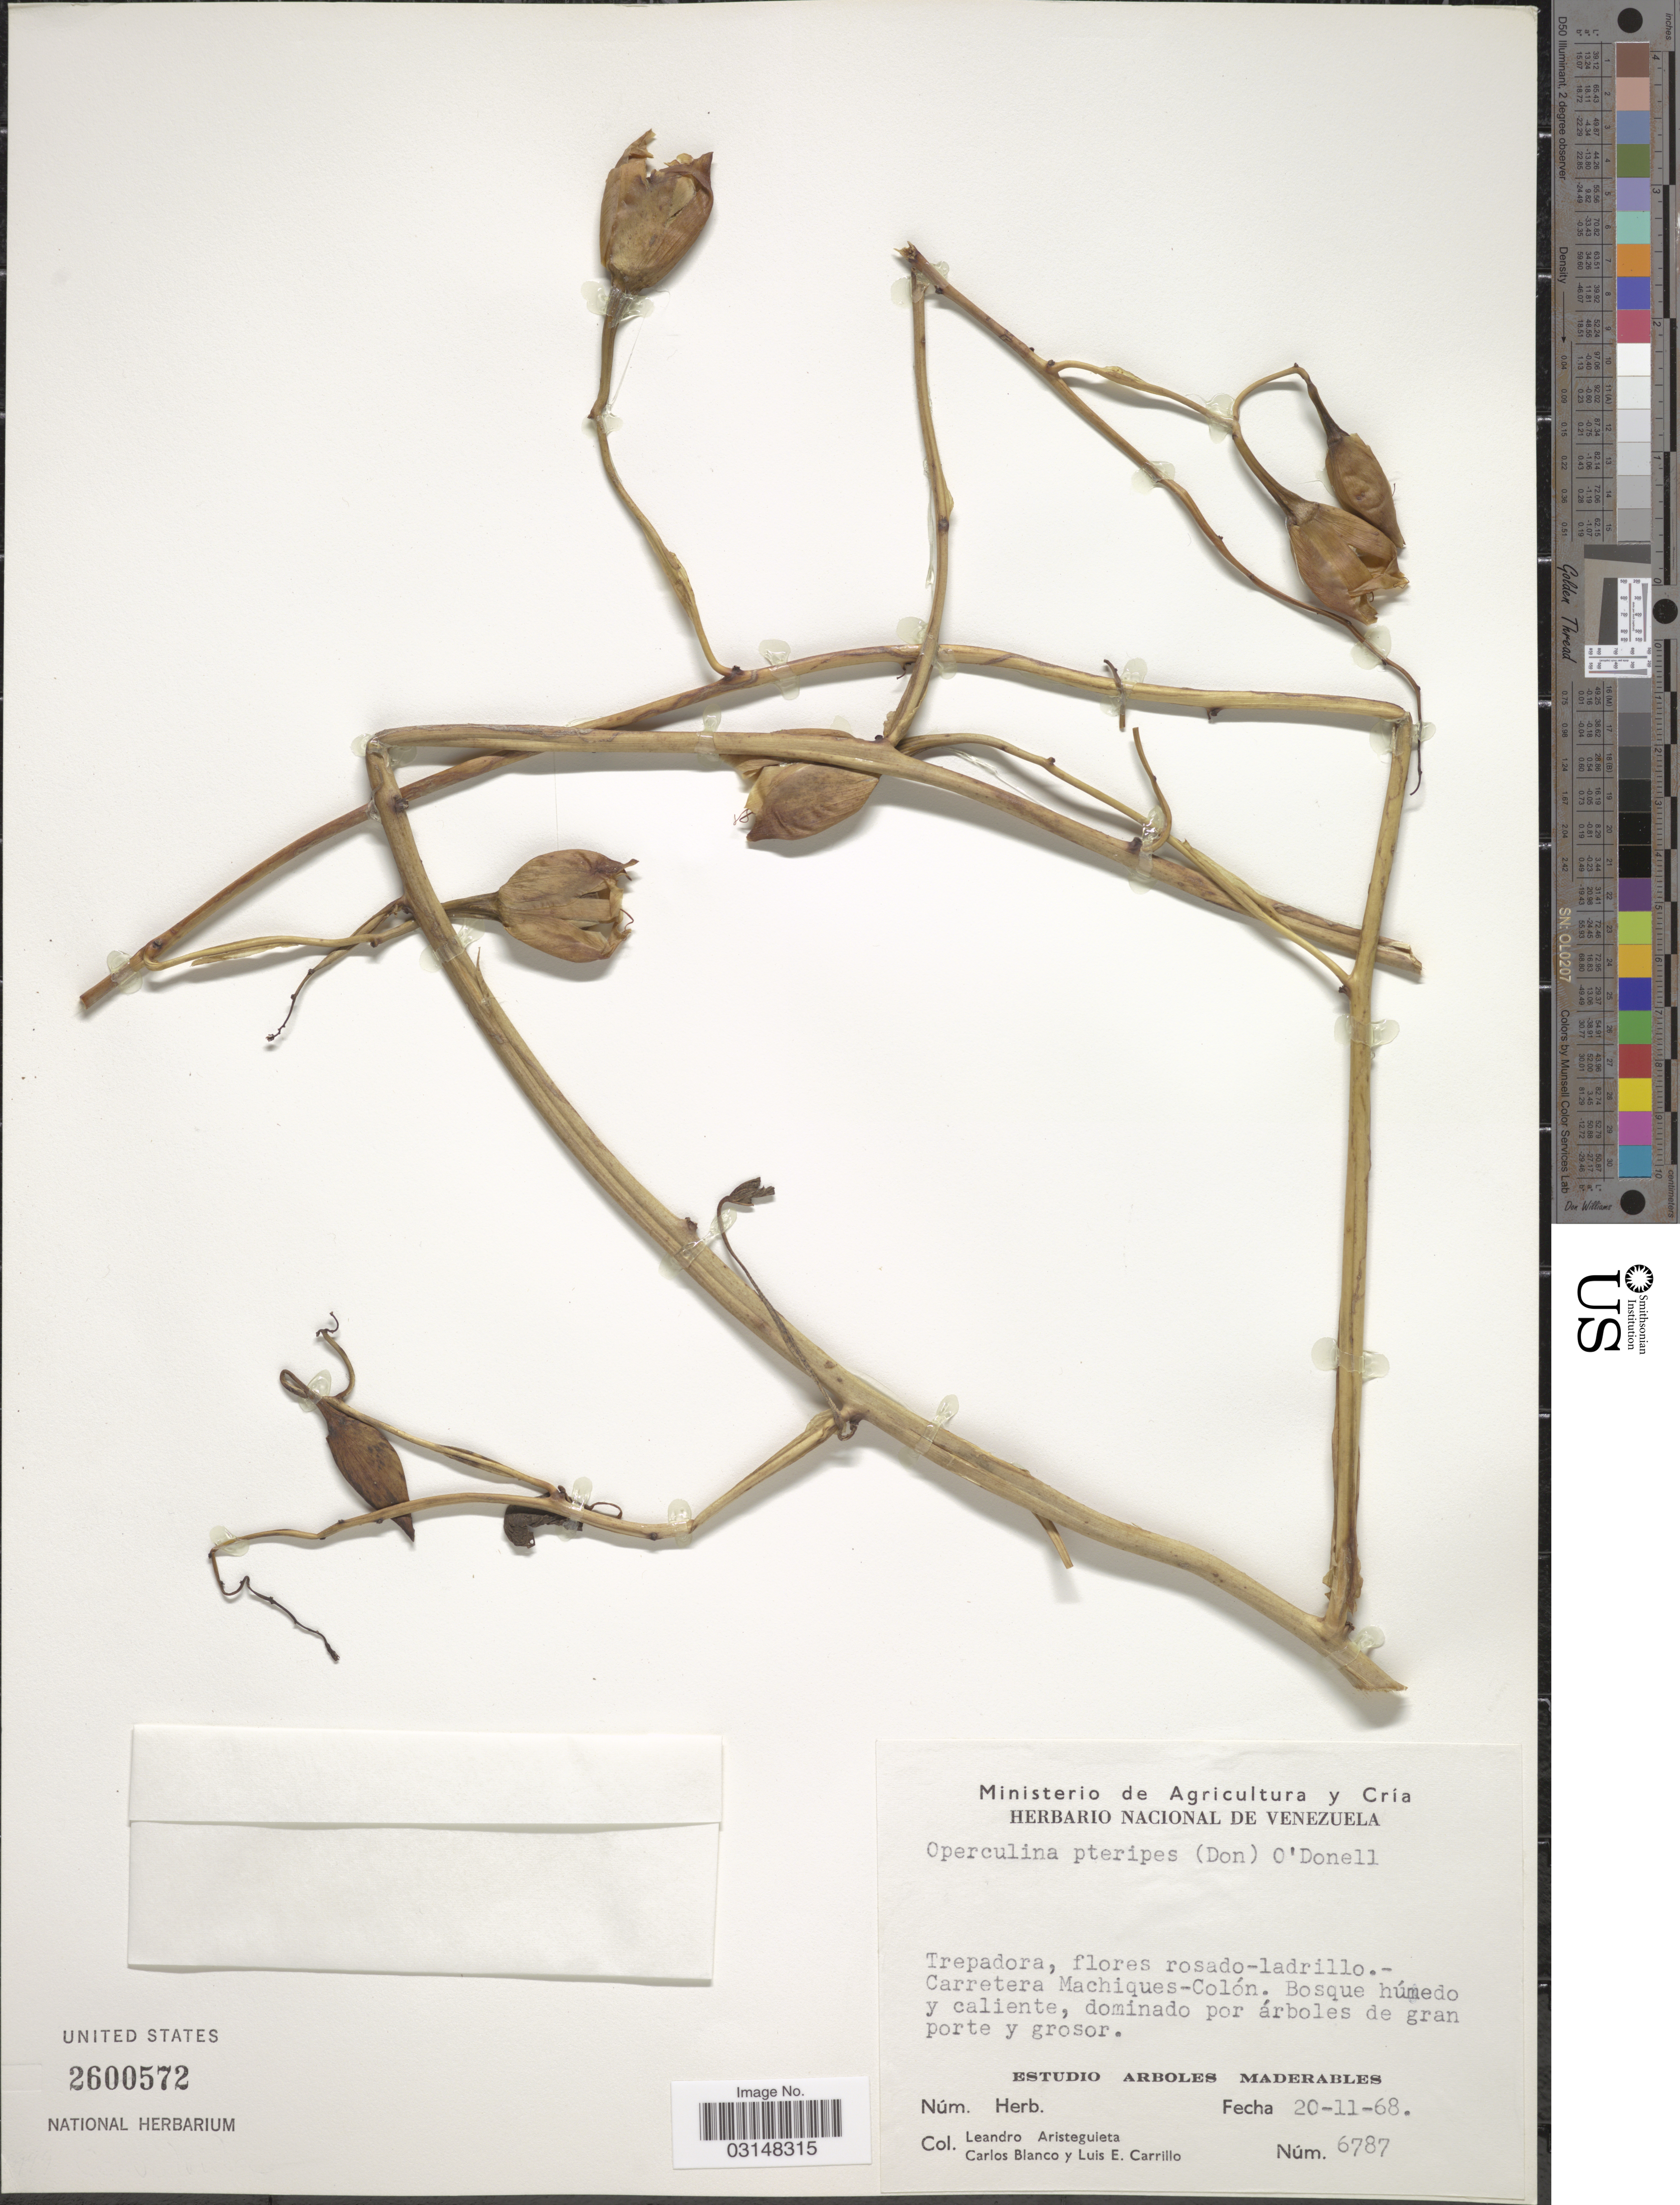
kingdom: Plantae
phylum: Tracheophyta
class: Magnoliopsida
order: Solanales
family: Convolvulaceae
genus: Operculina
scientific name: Operculina pteripes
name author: (G. Don) O'Donell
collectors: L. Aristeguieta, C. Blanco & L. Carrillo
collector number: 6787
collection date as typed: Transcribed d/m/y: 20/11/68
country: Venezuela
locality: Carretera Machiques-Colón. Estudio Arboles Maderables.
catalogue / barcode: US 2600572